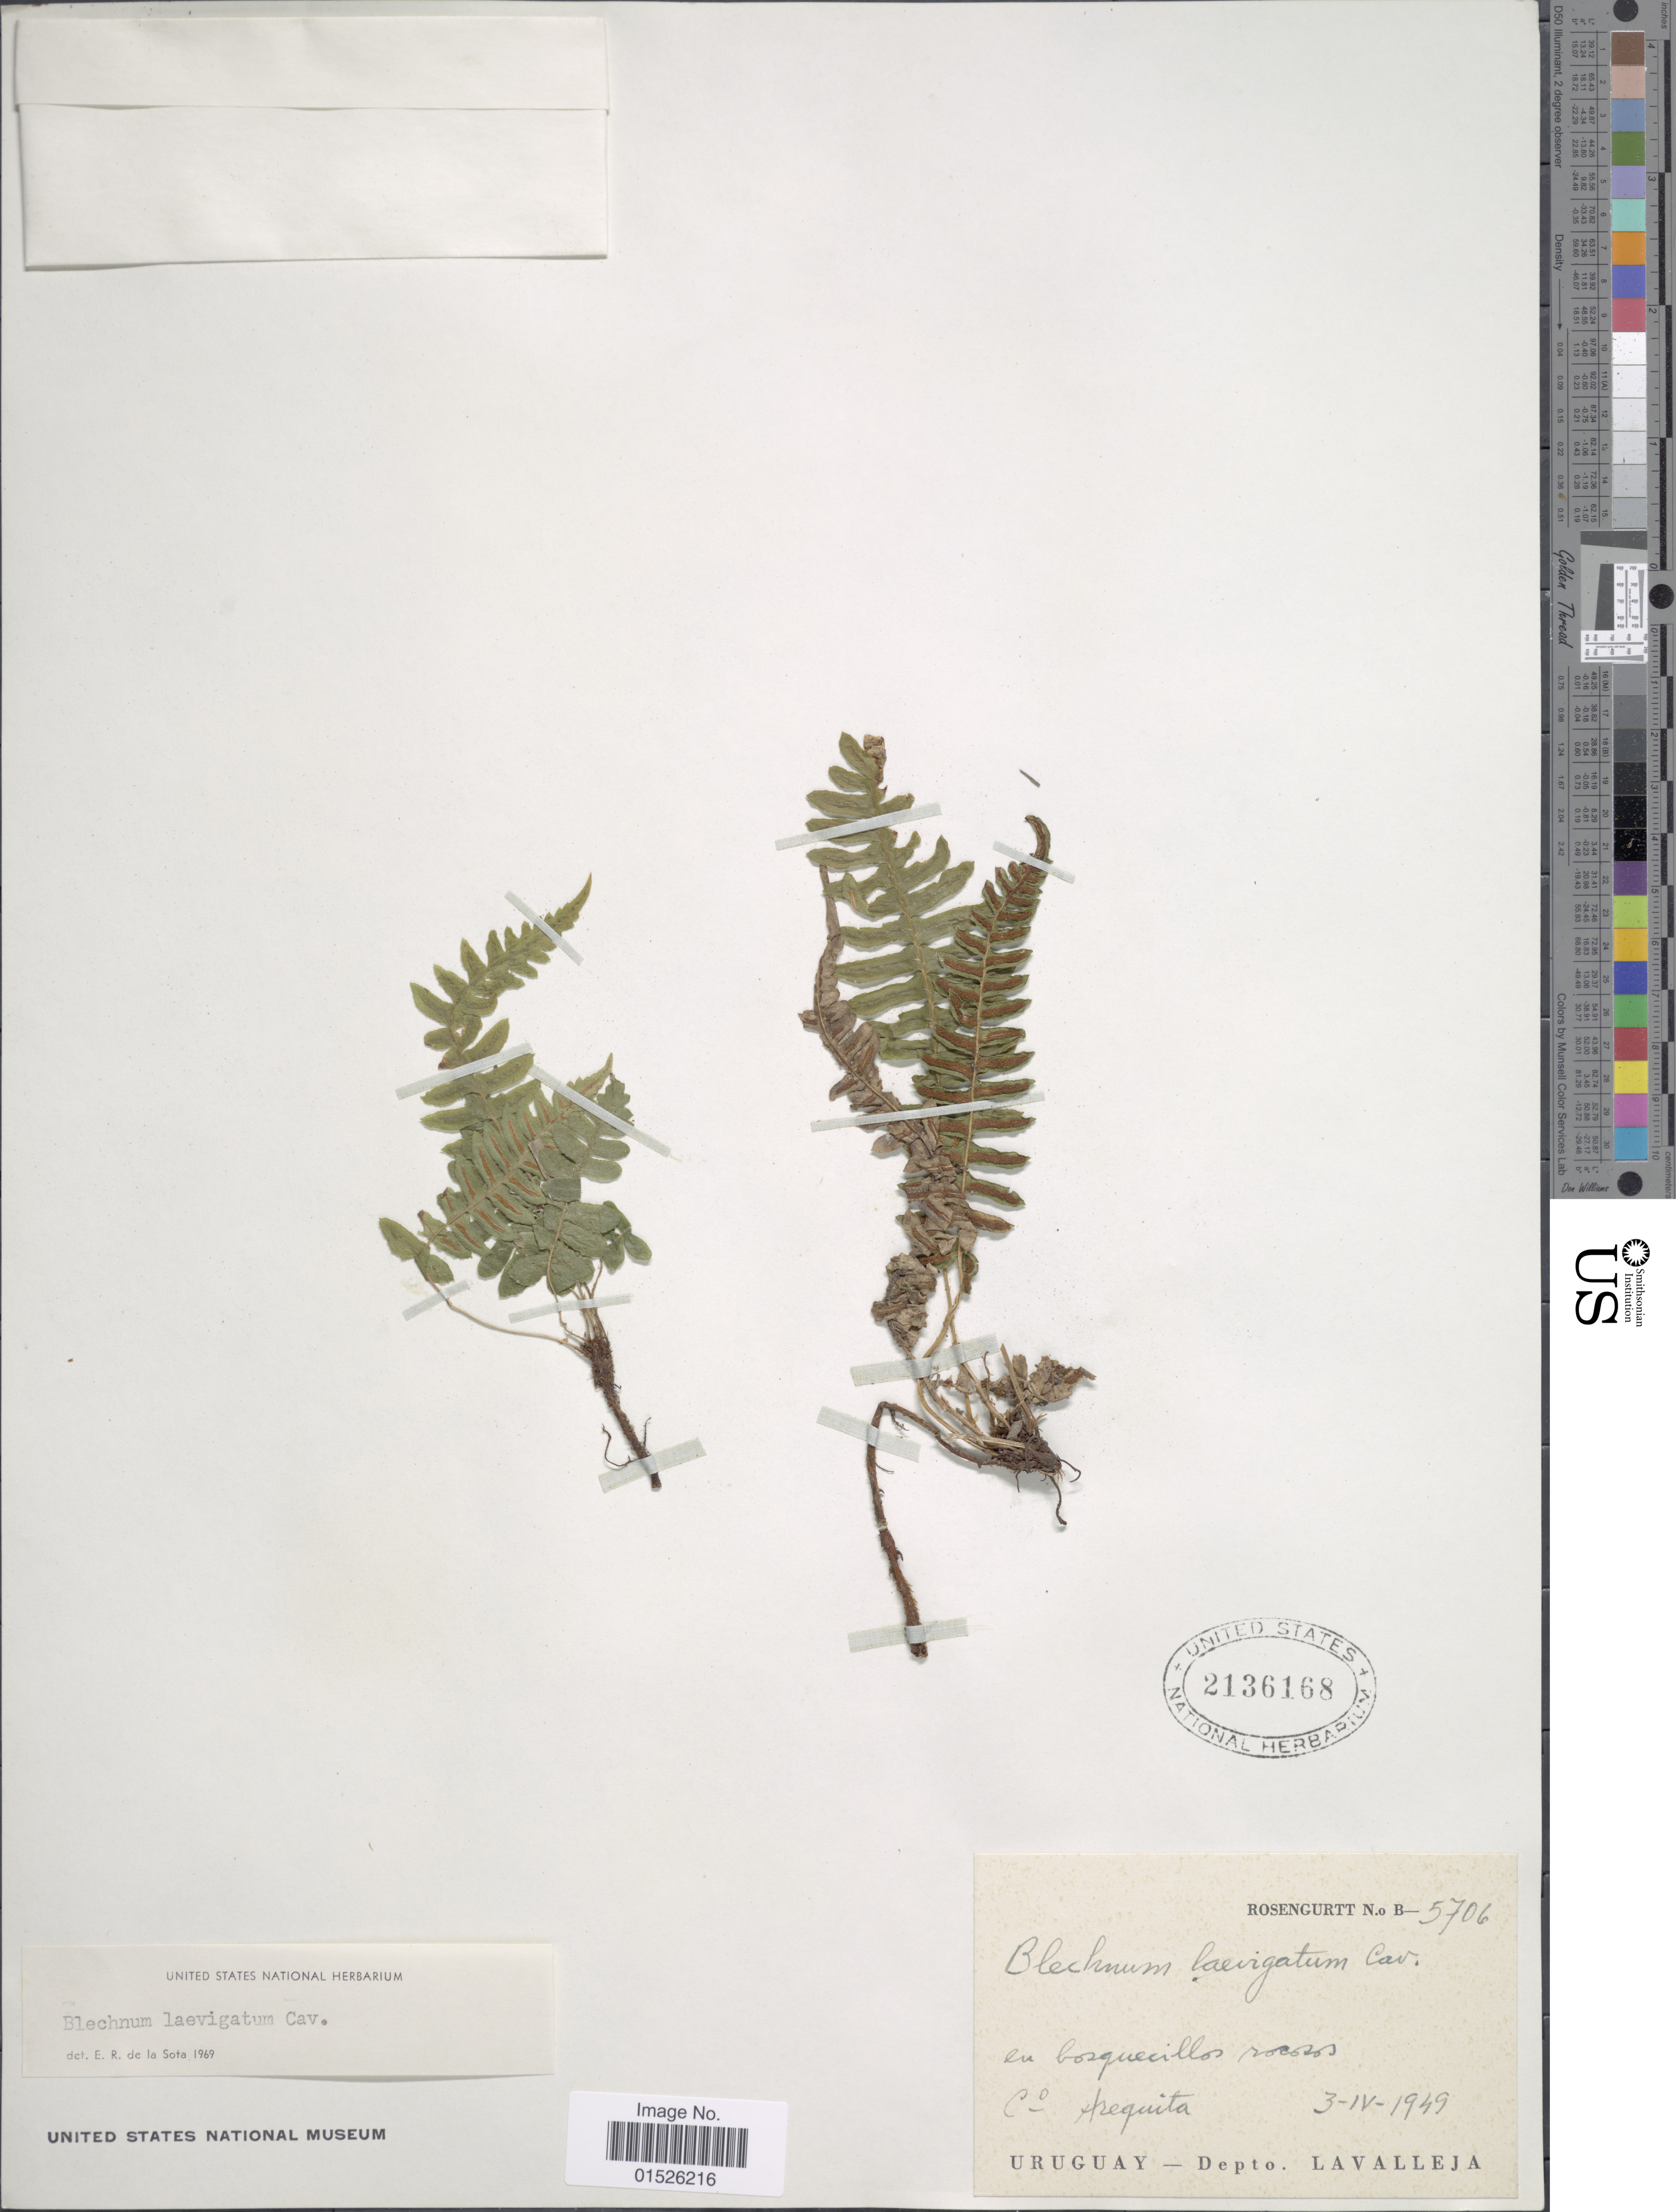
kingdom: Plantae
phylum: Tracheophyta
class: Polypodiopsida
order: Polypodiales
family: Blechnaceae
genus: Blechnum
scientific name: Blechnum laevigatum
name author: Cav.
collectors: Rosengurtt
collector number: B-5706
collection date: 1949-04-03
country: Uruguay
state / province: Lavalleja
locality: Cº Arequita. Uruguay - Depto. Lavalleja.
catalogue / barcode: US 2136168